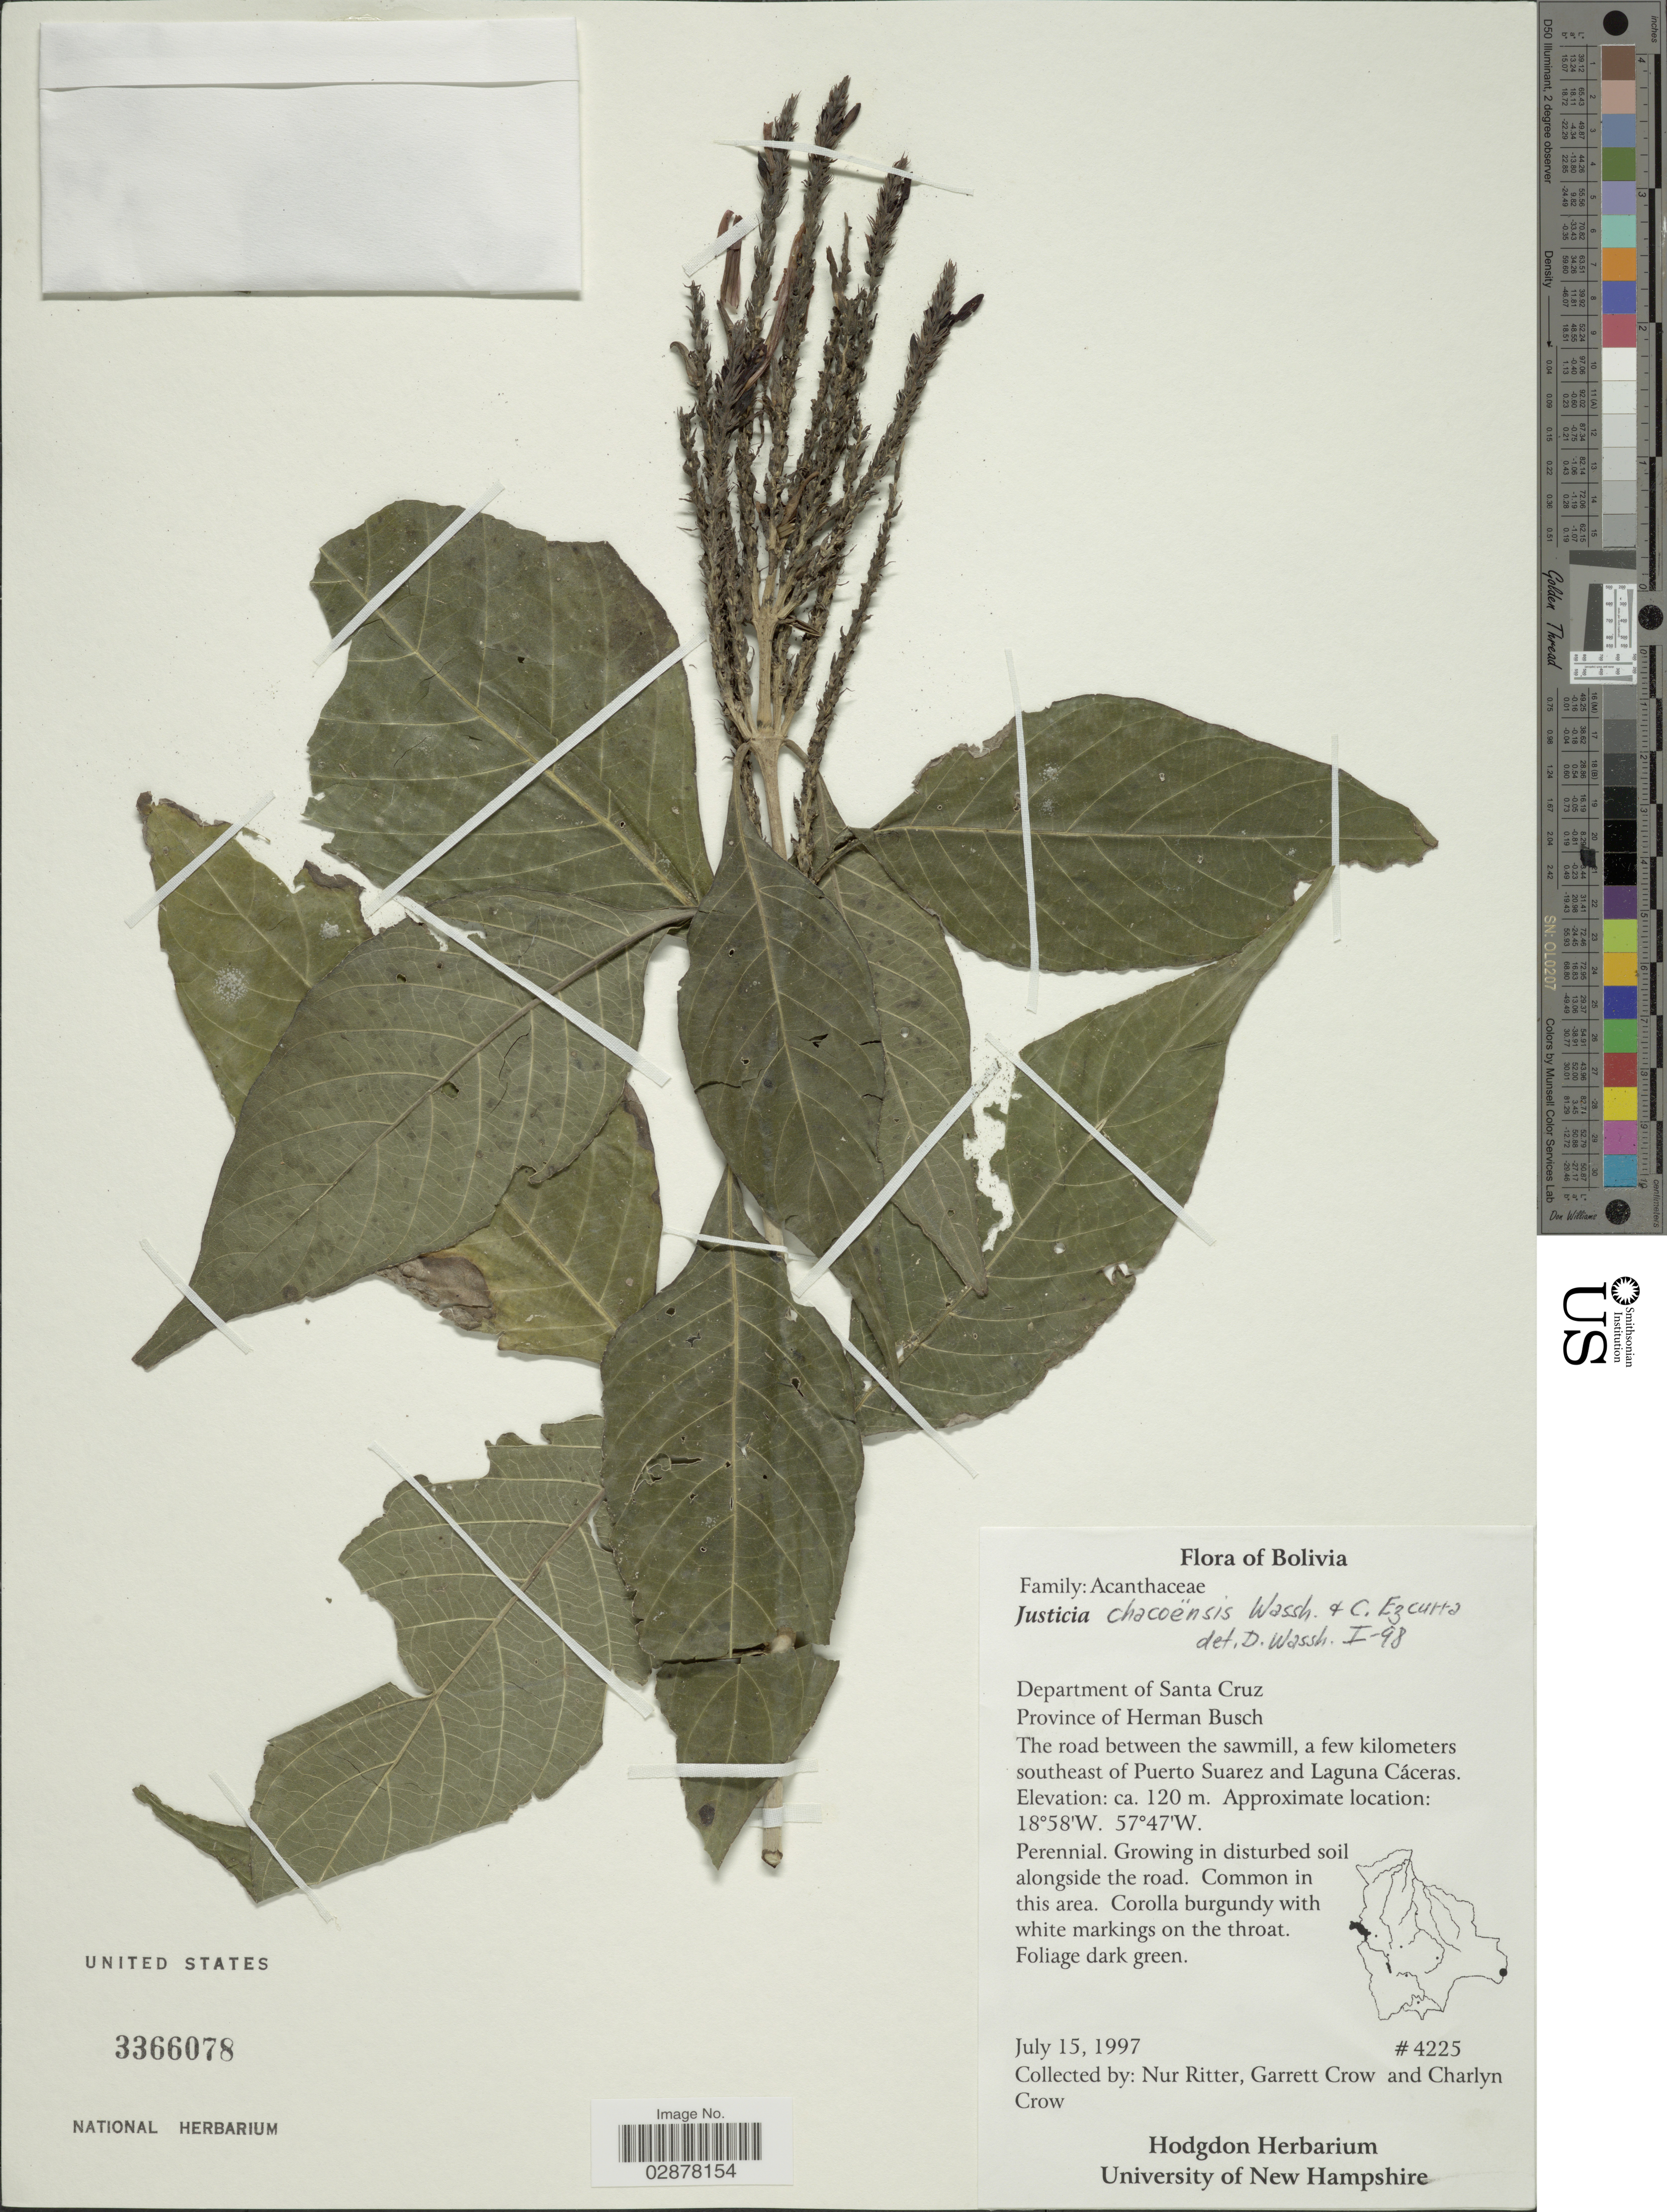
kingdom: Plantae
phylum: Tracheophyta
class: Magnoliopsida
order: Lamiales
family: Acanthaceae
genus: Justicia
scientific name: Justicia chacoensis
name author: Wassh. & C. Ezcurra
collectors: N. Ritter, G. E. Crow & C. Crow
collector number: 4225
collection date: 1997-07-15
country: Bolivia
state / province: Santa Cruz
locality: Department of Santa Cruz, Province of Herman Busch, The road between the sawmill, a few kilometers southeast of Puerto Suarez and Laguna Cáceras.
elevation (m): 120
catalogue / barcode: US 3366078